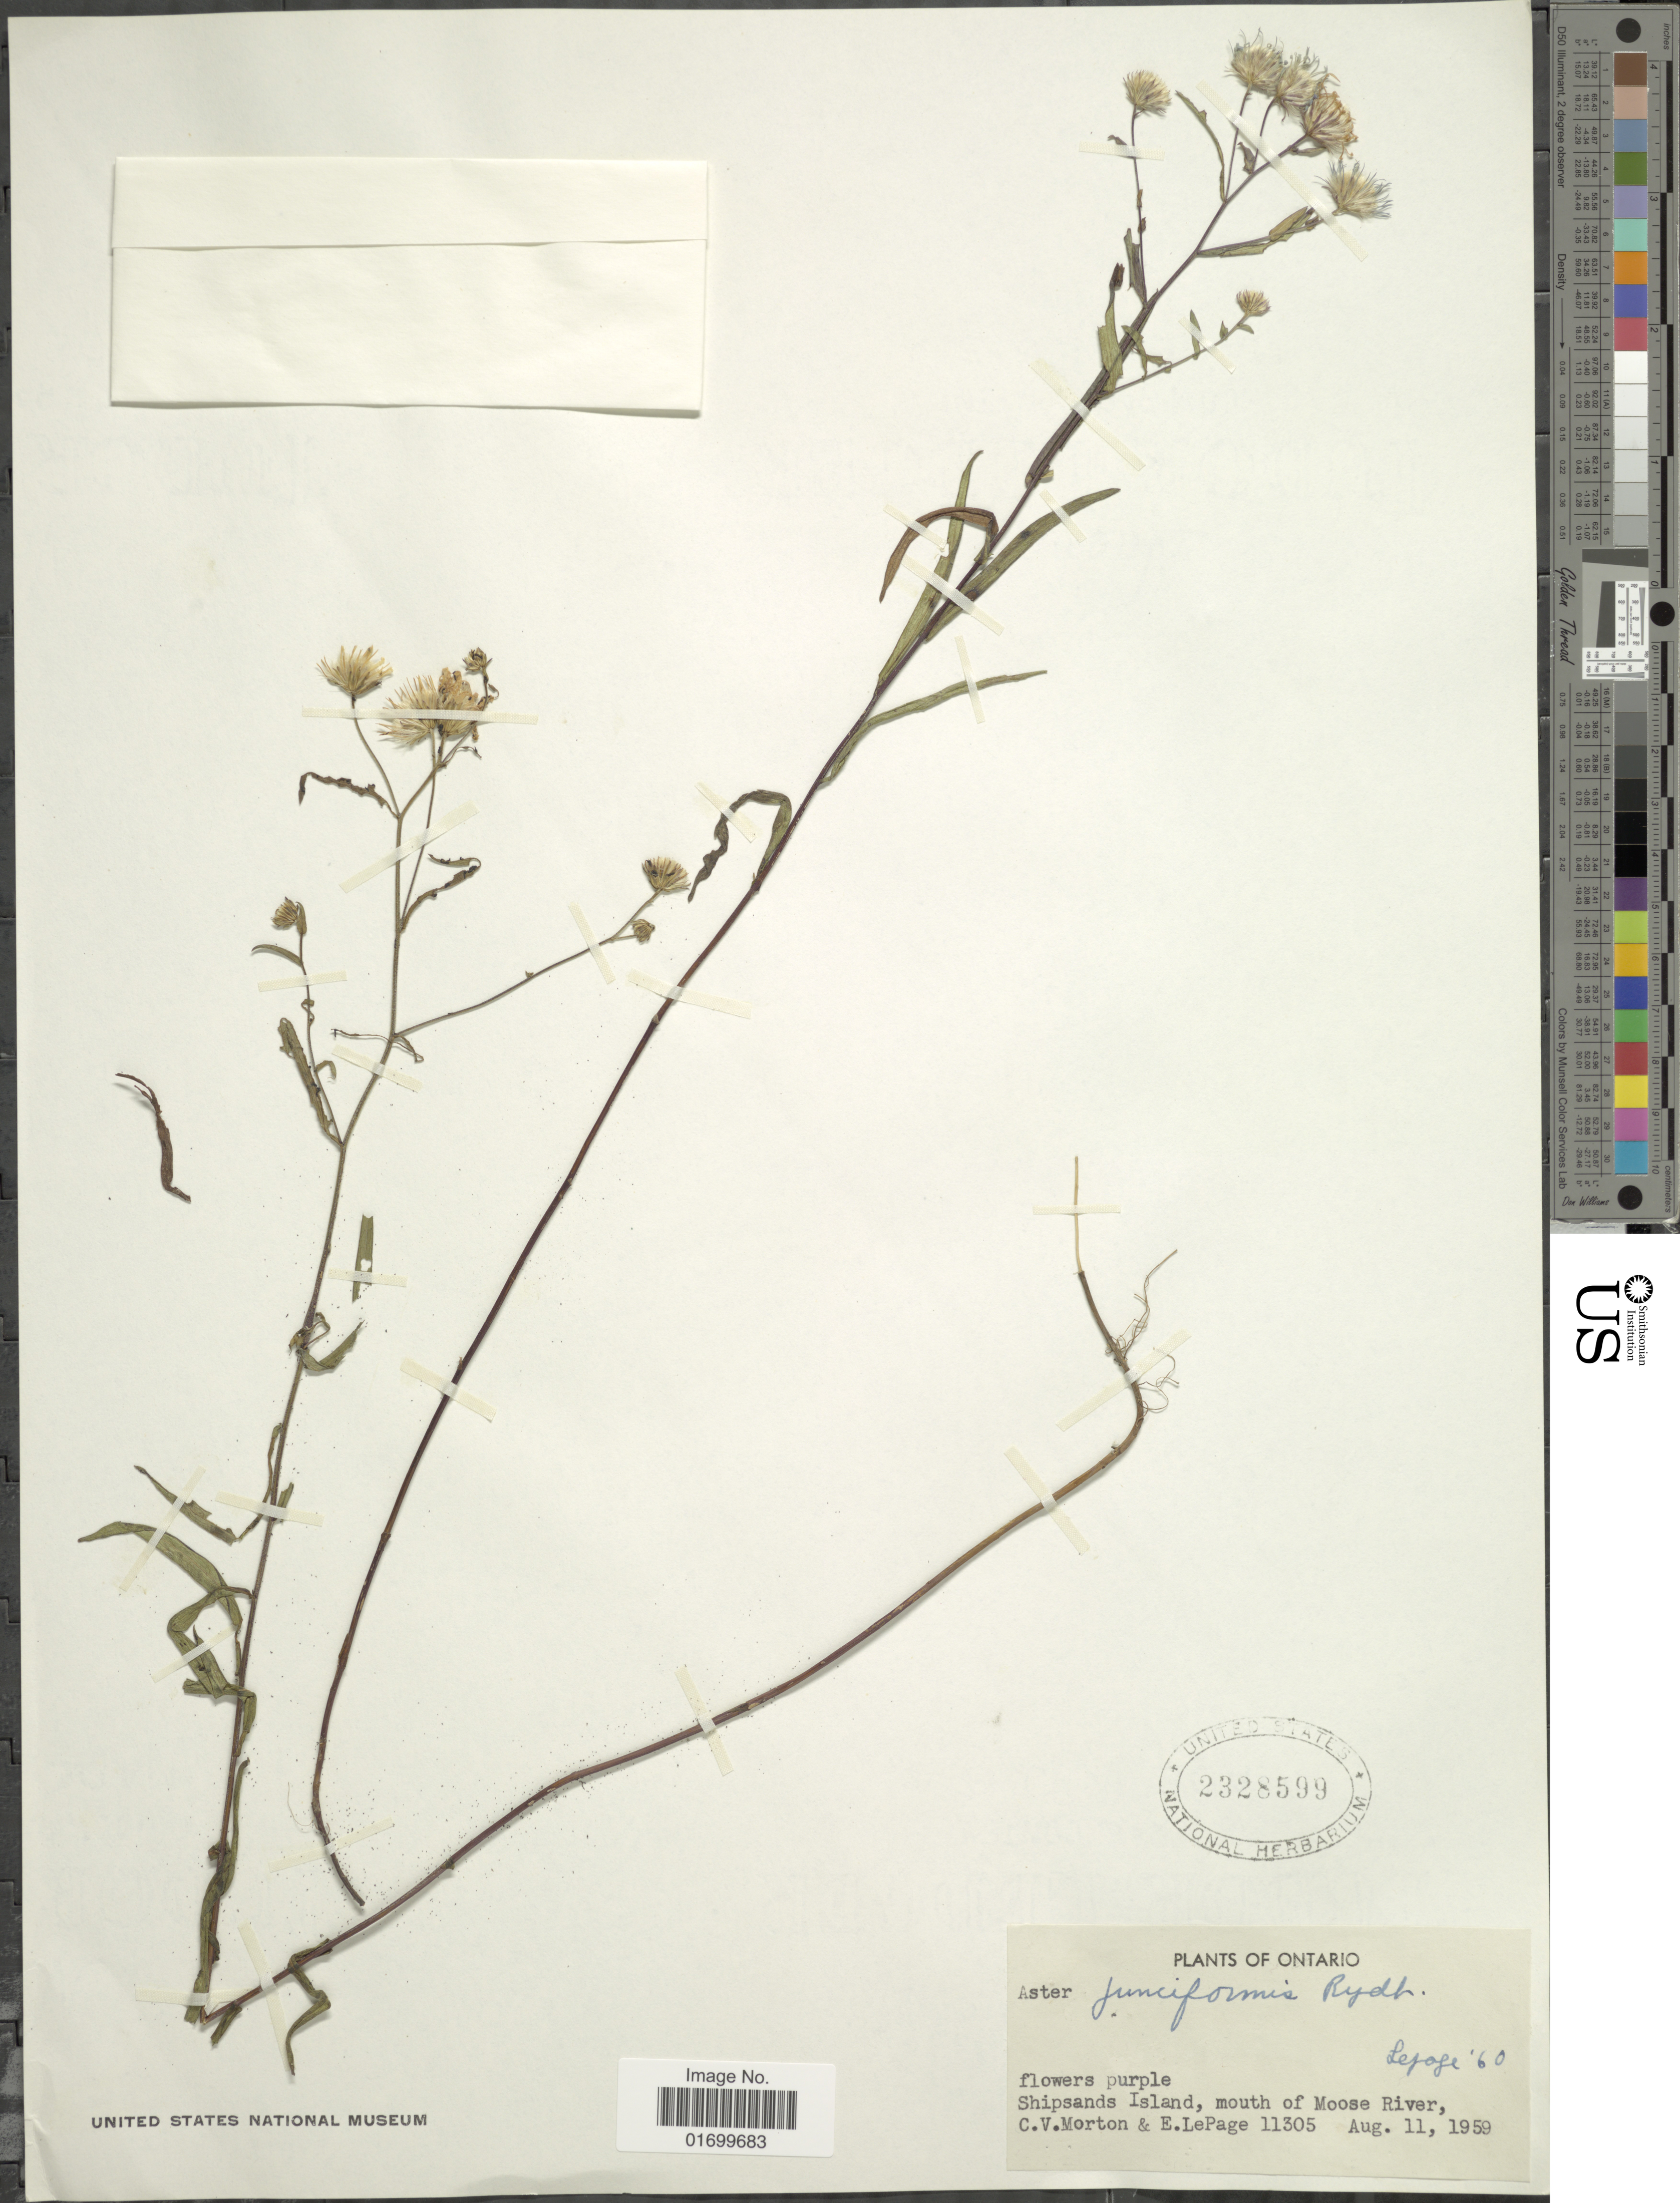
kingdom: Plantae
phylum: Tracheophyta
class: Magnoliopsida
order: Asterales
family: Asteraceae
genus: Symphyotrichum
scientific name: Symphyotrichum boreale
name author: (Torr. & A. Gray) Á. Löve & D. Löve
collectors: C. V. Morton & E. Lepage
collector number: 11305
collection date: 1959-08-11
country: Canada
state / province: Ontario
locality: Shipsands Island, mouth of Moose River.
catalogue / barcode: US 2328599